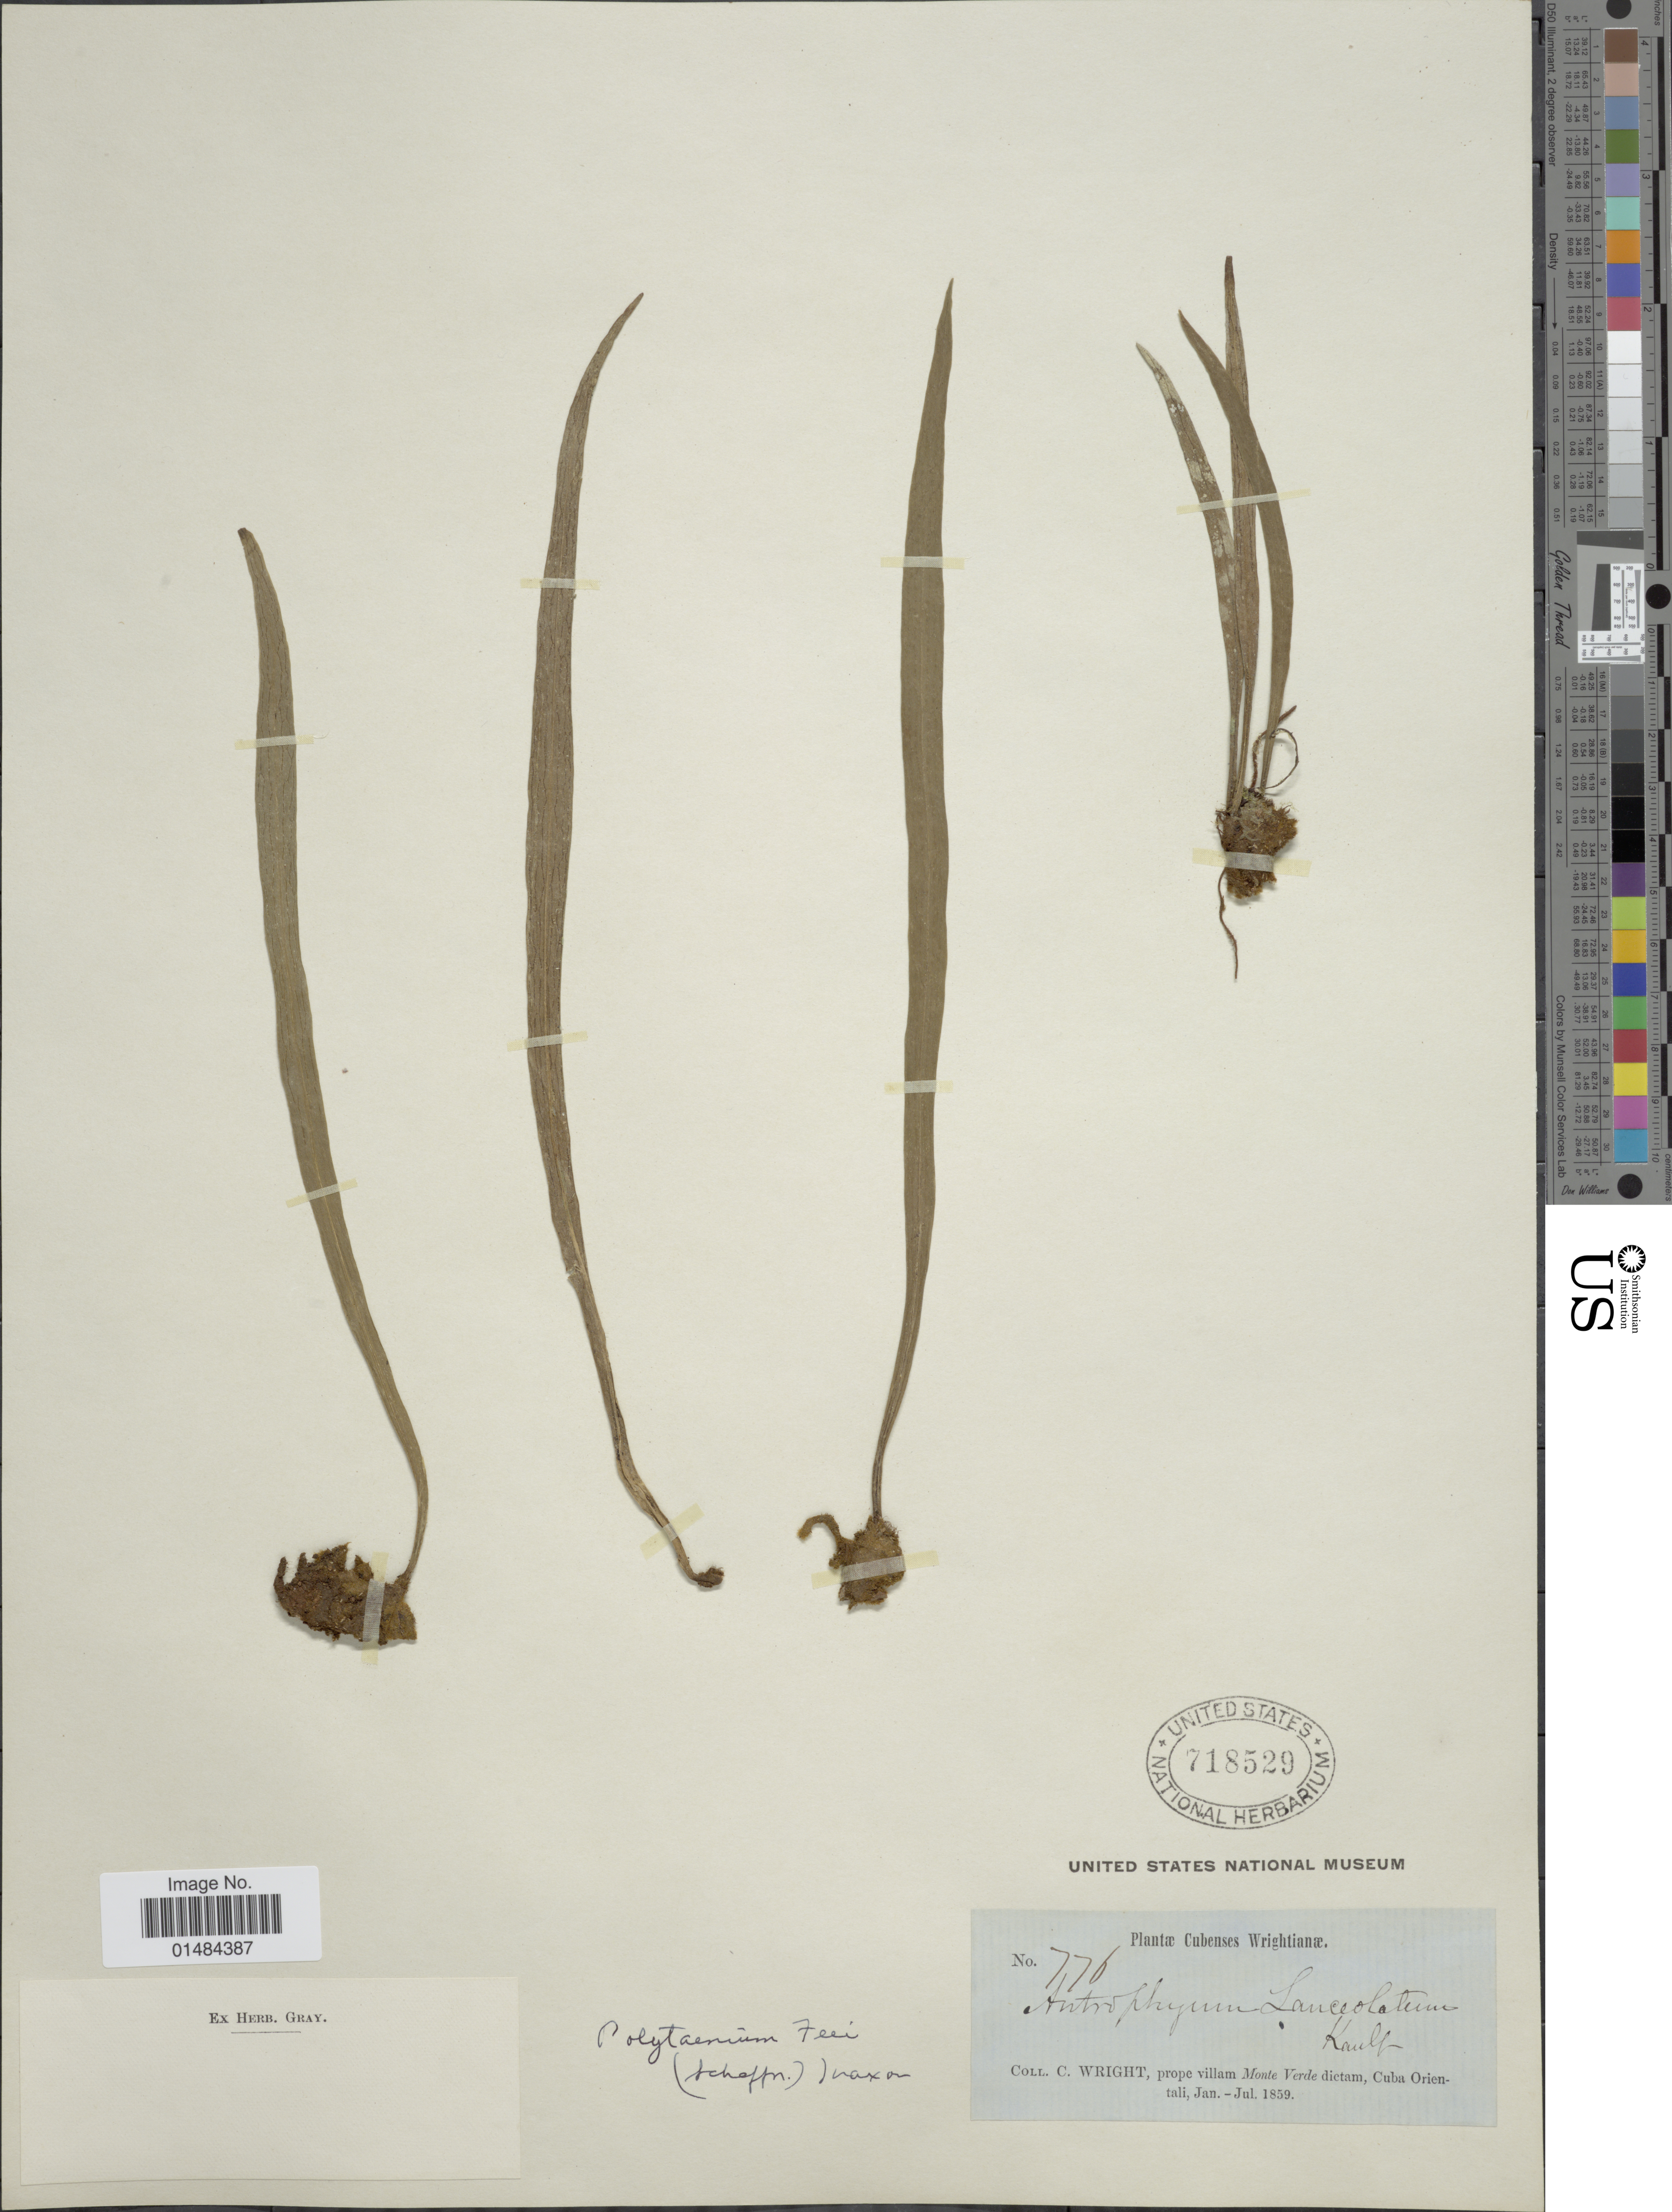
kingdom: Plantae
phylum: Tracheophyta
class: Polypodiopsida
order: Polypodiales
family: Pteridaceae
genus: Polytaenium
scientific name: Polytaenium lanceolatum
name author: (L.) Desv.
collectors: C. Wright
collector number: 776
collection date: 1859-01/1859-07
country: Cuba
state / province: Oriente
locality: Cuba, prope villam Monte Verde dictam, Cuba Orientali.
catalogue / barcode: US 718529